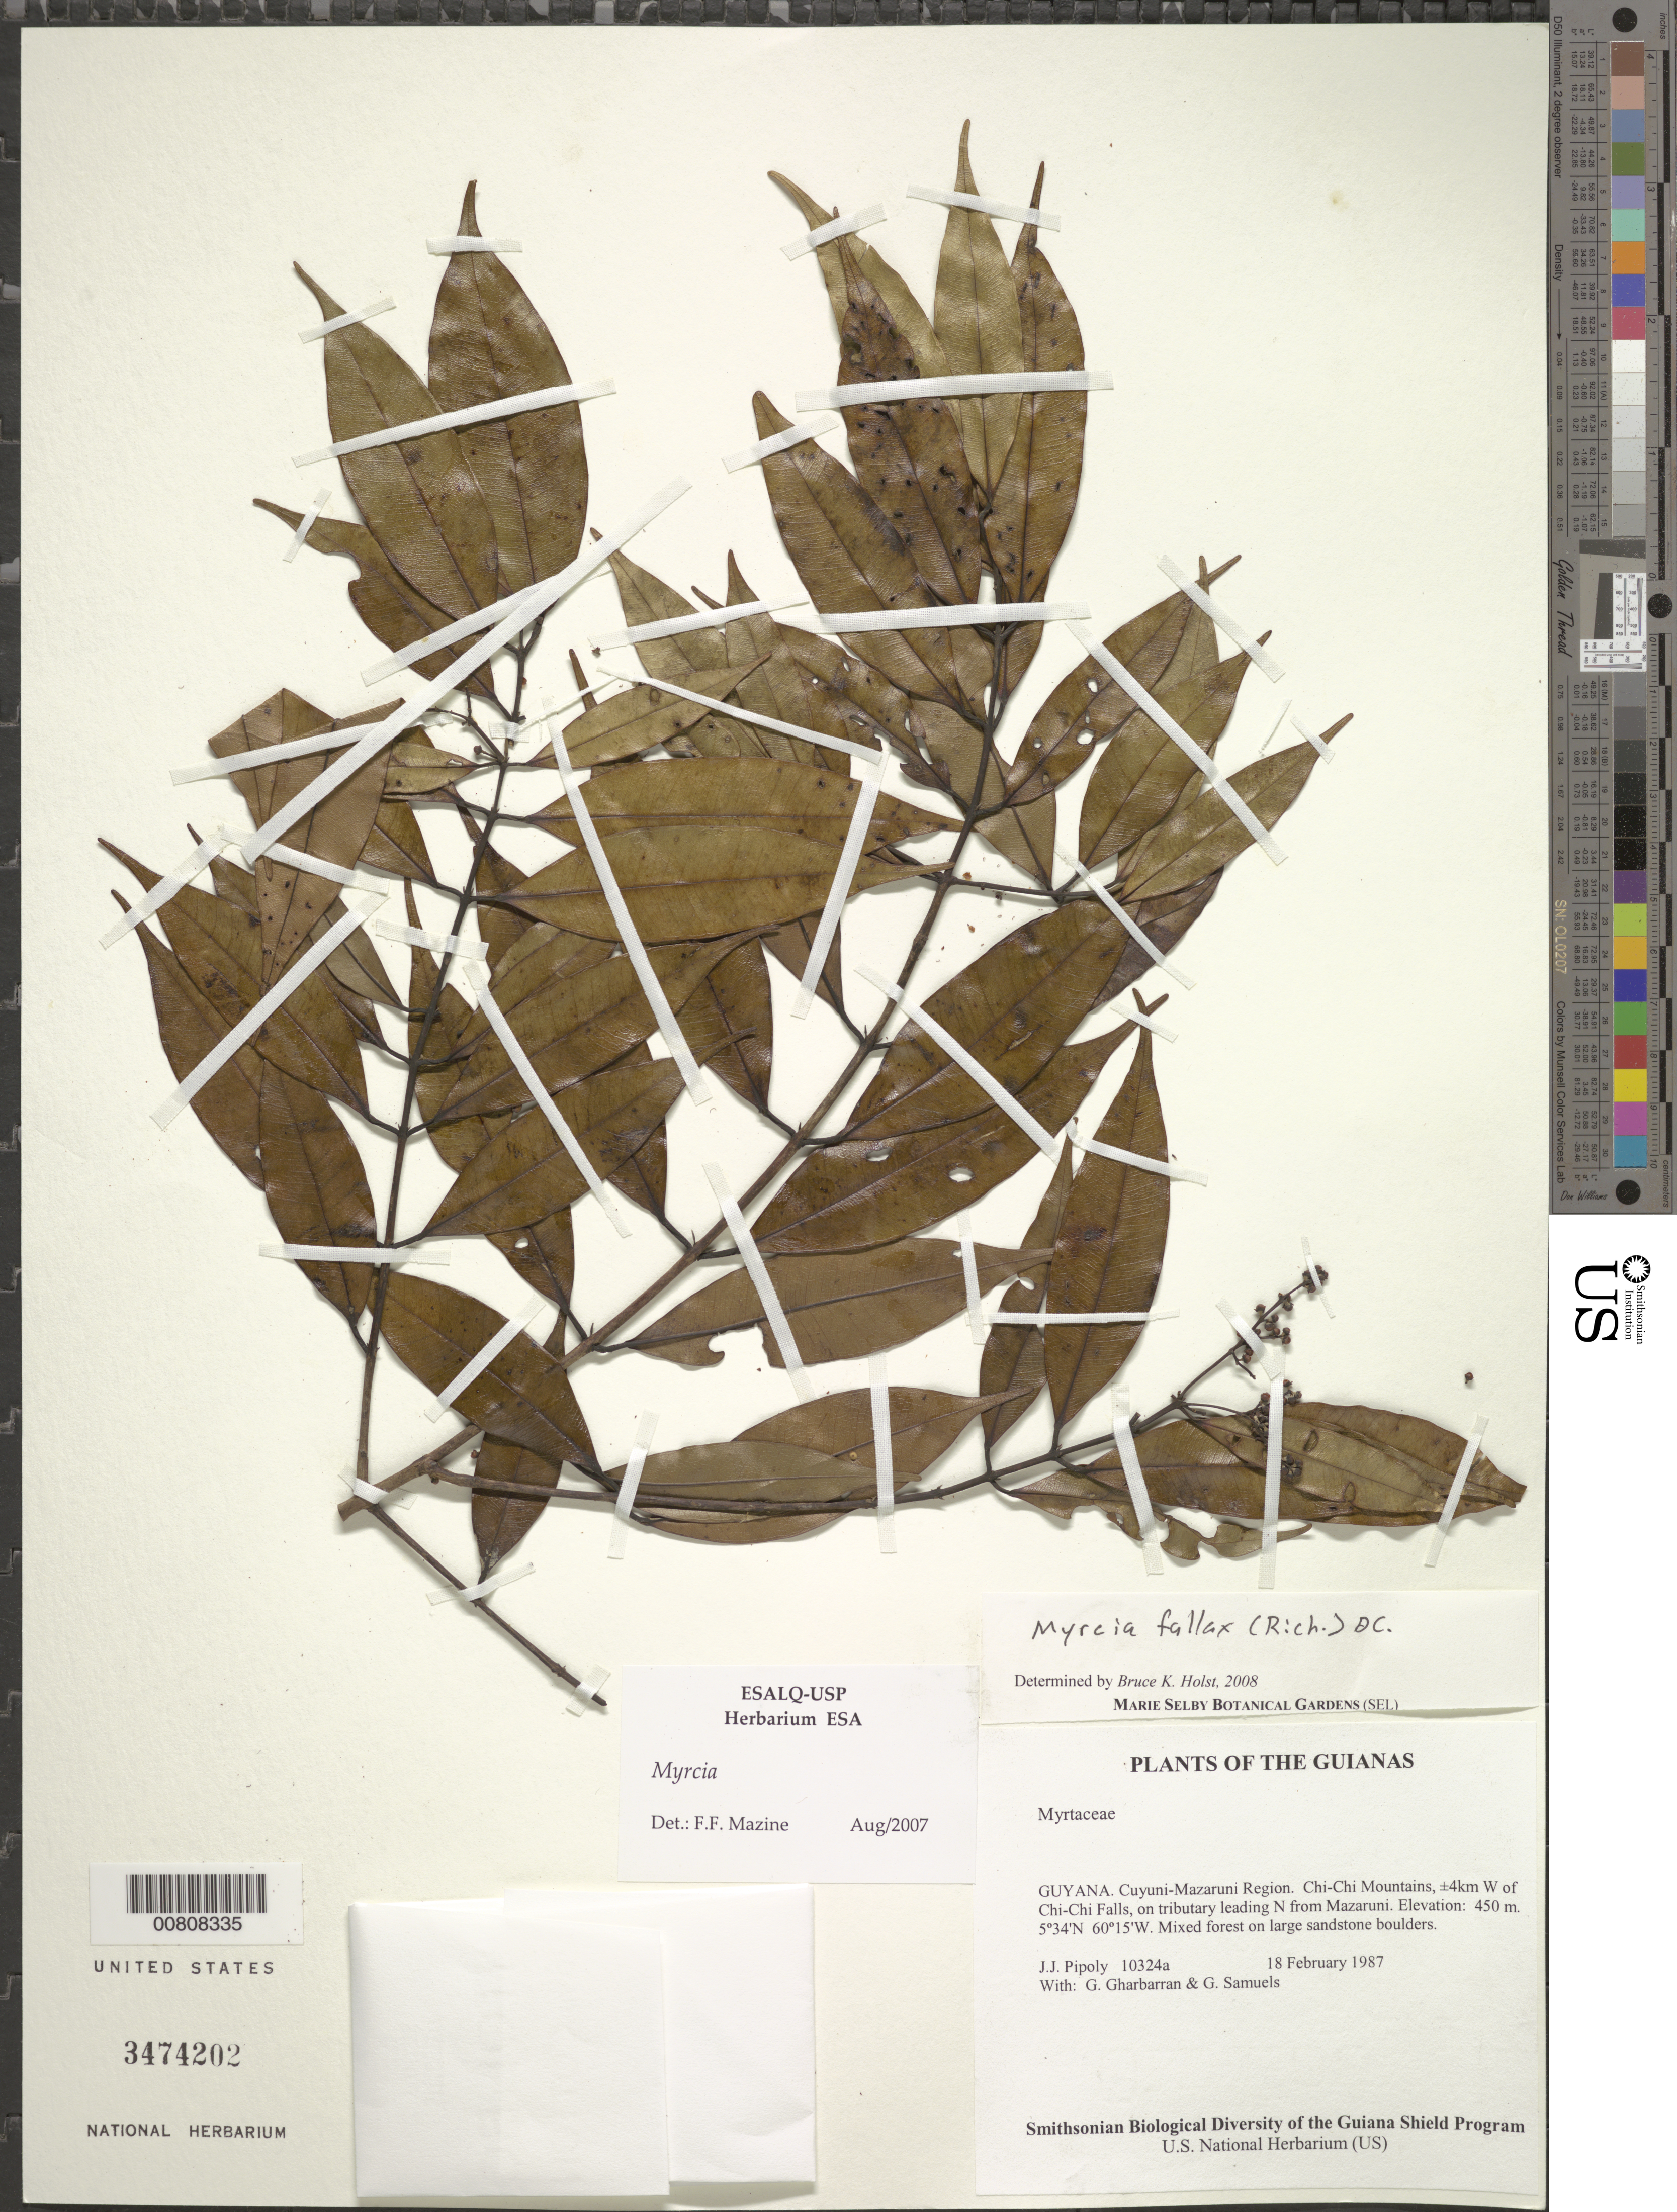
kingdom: Plantae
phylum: Tracheophyta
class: Magnoliopsida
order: Myrtales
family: Myrtaceae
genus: Myrcia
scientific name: Myrcia fallax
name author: (Rich.) DC.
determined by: Holst, Bruce K.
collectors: J. J. Pipoly, G. Gharbarran & G. Samuels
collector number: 10324 a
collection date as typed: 18 February 1987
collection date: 1987-02-18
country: Guyana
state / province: Cuyuni-Mazaruni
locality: Chi-Chi Mountains, ±4km W of Chi-Chi Falls, on tributary leading N from Mazaruni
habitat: Mixed forest on large sandstone boulders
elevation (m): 450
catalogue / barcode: US 3474202